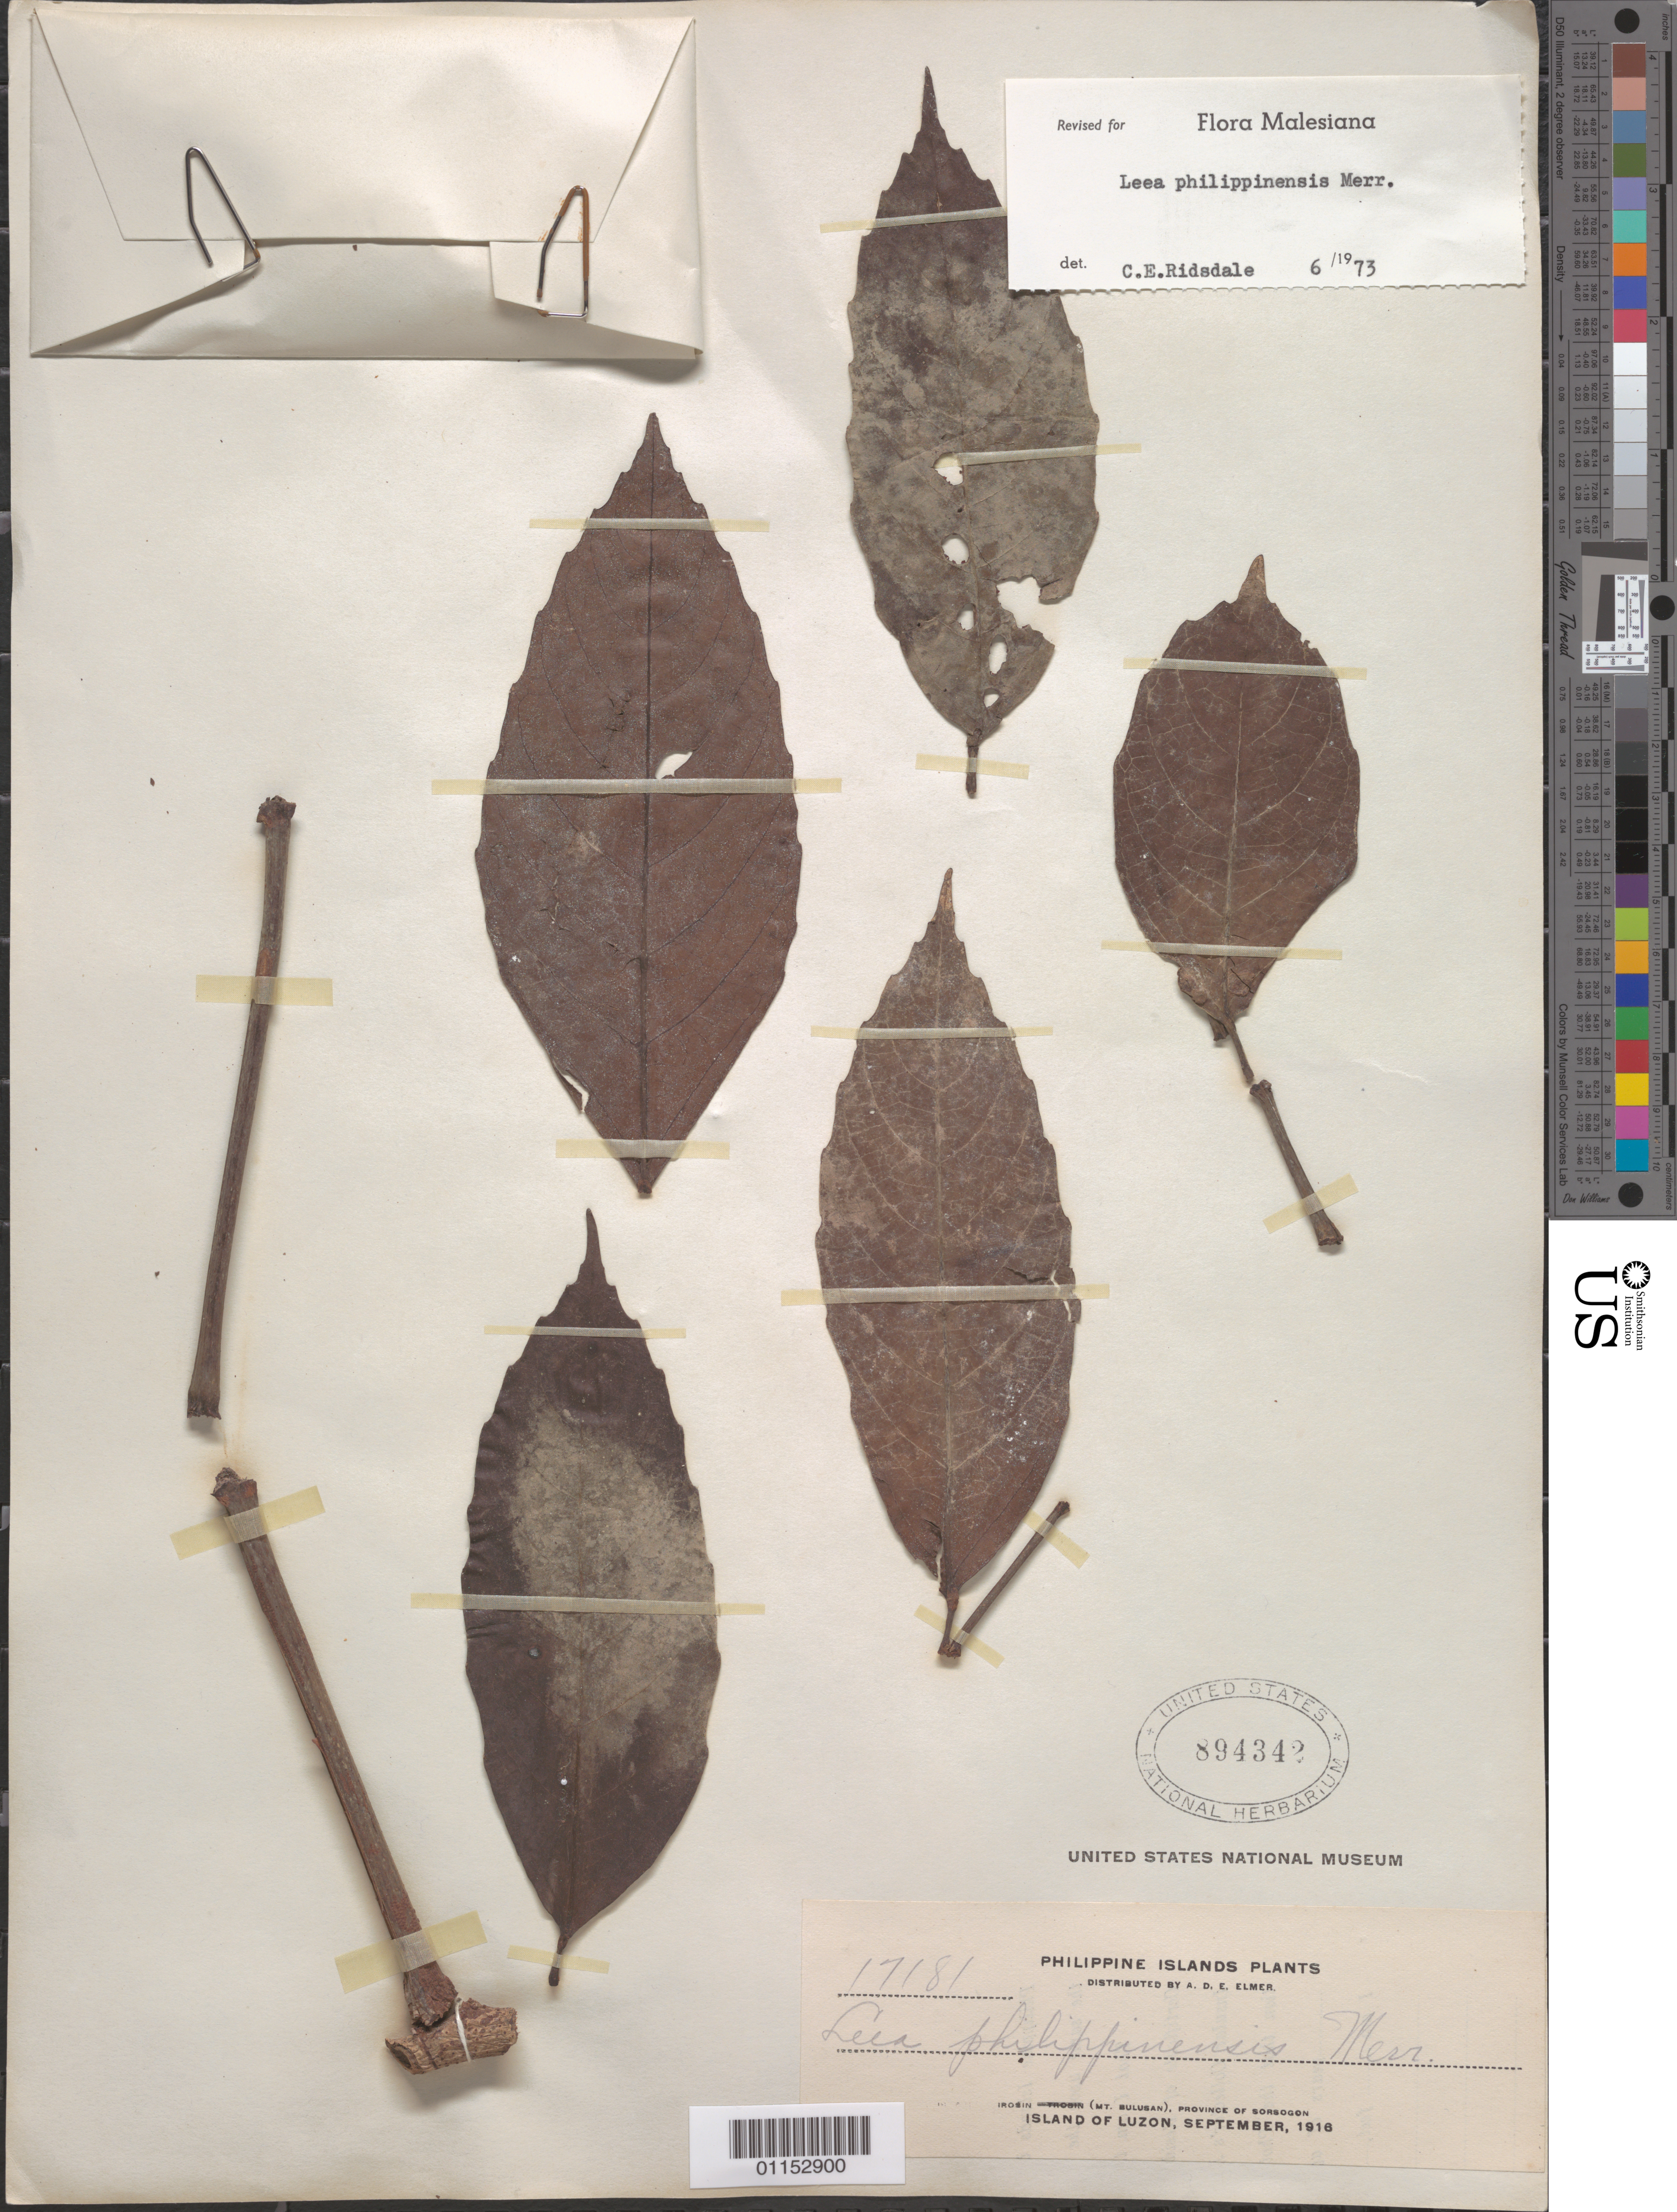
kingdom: Plantae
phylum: Tracheophyta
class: Magnoliopsida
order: Vitales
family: Vitaceae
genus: Leea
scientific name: Leea philippinensis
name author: Merr.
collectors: A. D. E. Elmer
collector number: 17181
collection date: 1916-09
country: Philippines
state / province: Bicol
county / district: Sorsogon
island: Luzon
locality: Irosin, Mt Bulusan. Luzon.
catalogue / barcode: US 894342